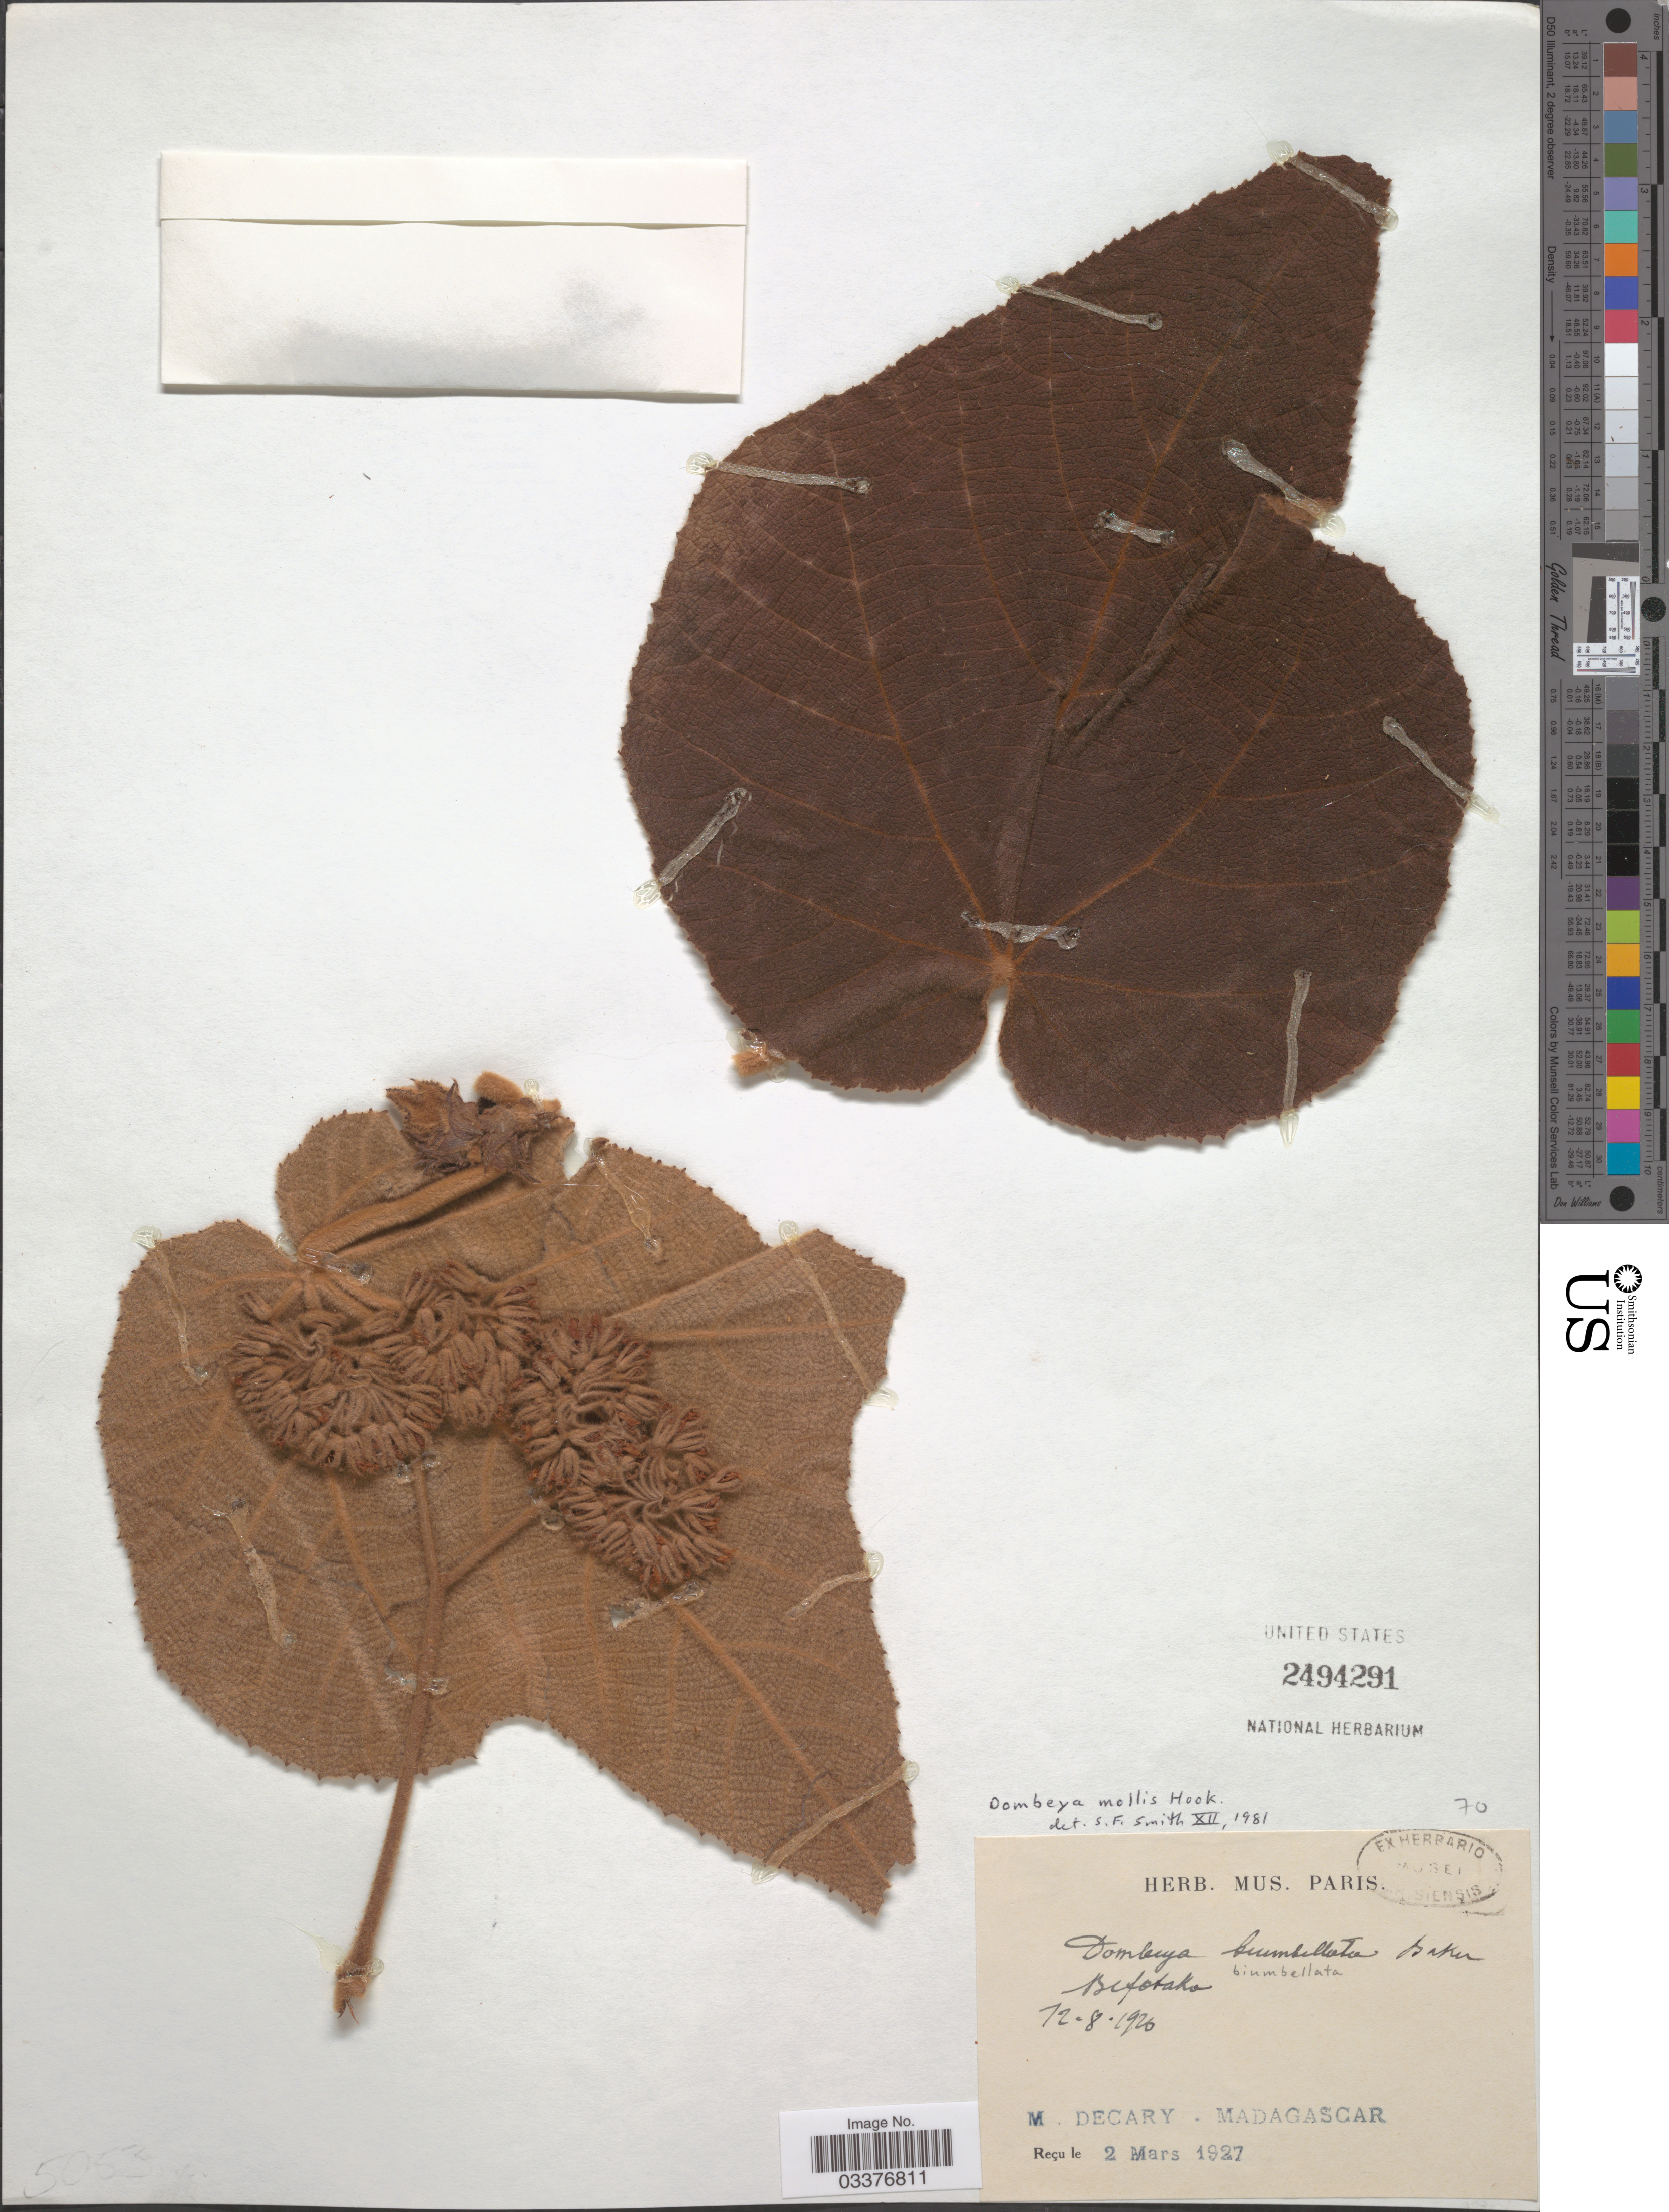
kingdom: Plantae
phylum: Tracheophyta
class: Magnoliopsida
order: Malvales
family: Malvaceae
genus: Dombeya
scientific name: Dombeya mollis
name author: Hook.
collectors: R. Decary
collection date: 1920-08-12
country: Madagascar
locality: Befotaka.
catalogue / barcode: US 2494291